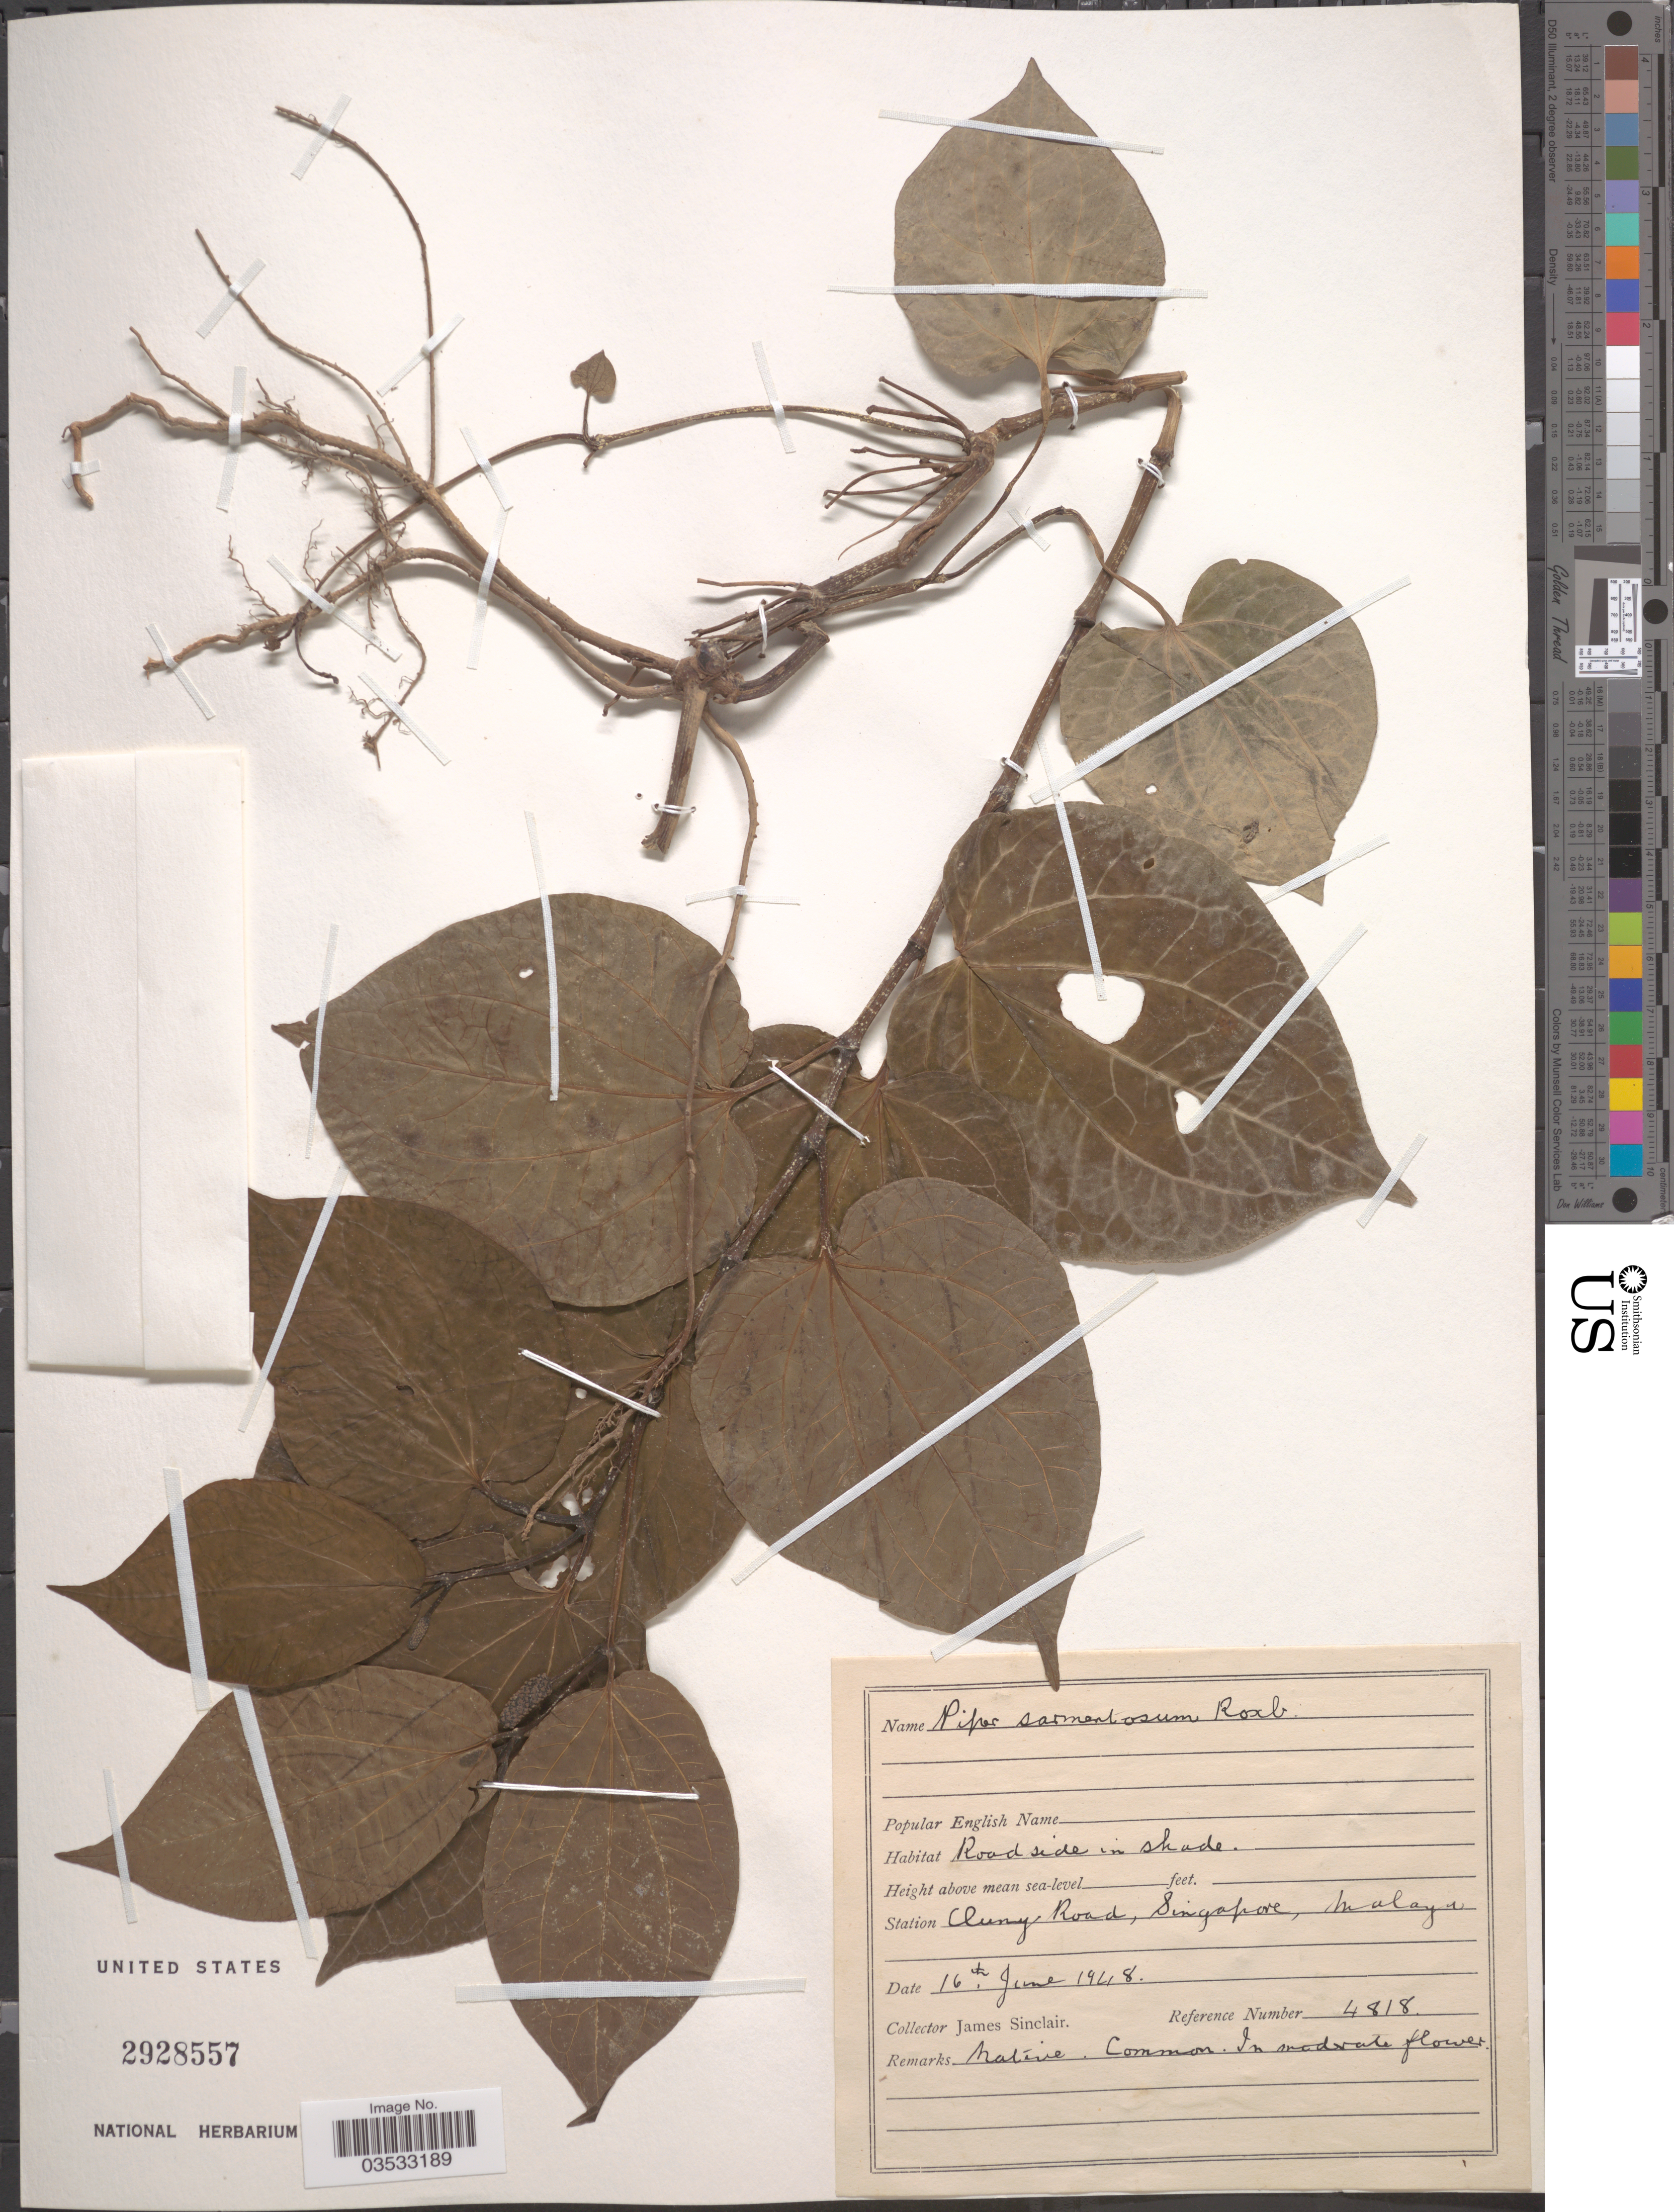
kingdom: Plantae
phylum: Tracheophyta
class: Magnoliopsida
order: Piperales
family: Piperaceae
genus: Piper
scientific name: Piper sarmentosum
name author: Roxb.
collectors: J. Sinclair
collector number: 4818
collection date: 1948-06-16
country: Singapore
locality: Station Cluny Road, Singapore, Malaya.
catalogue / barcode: US 2928557